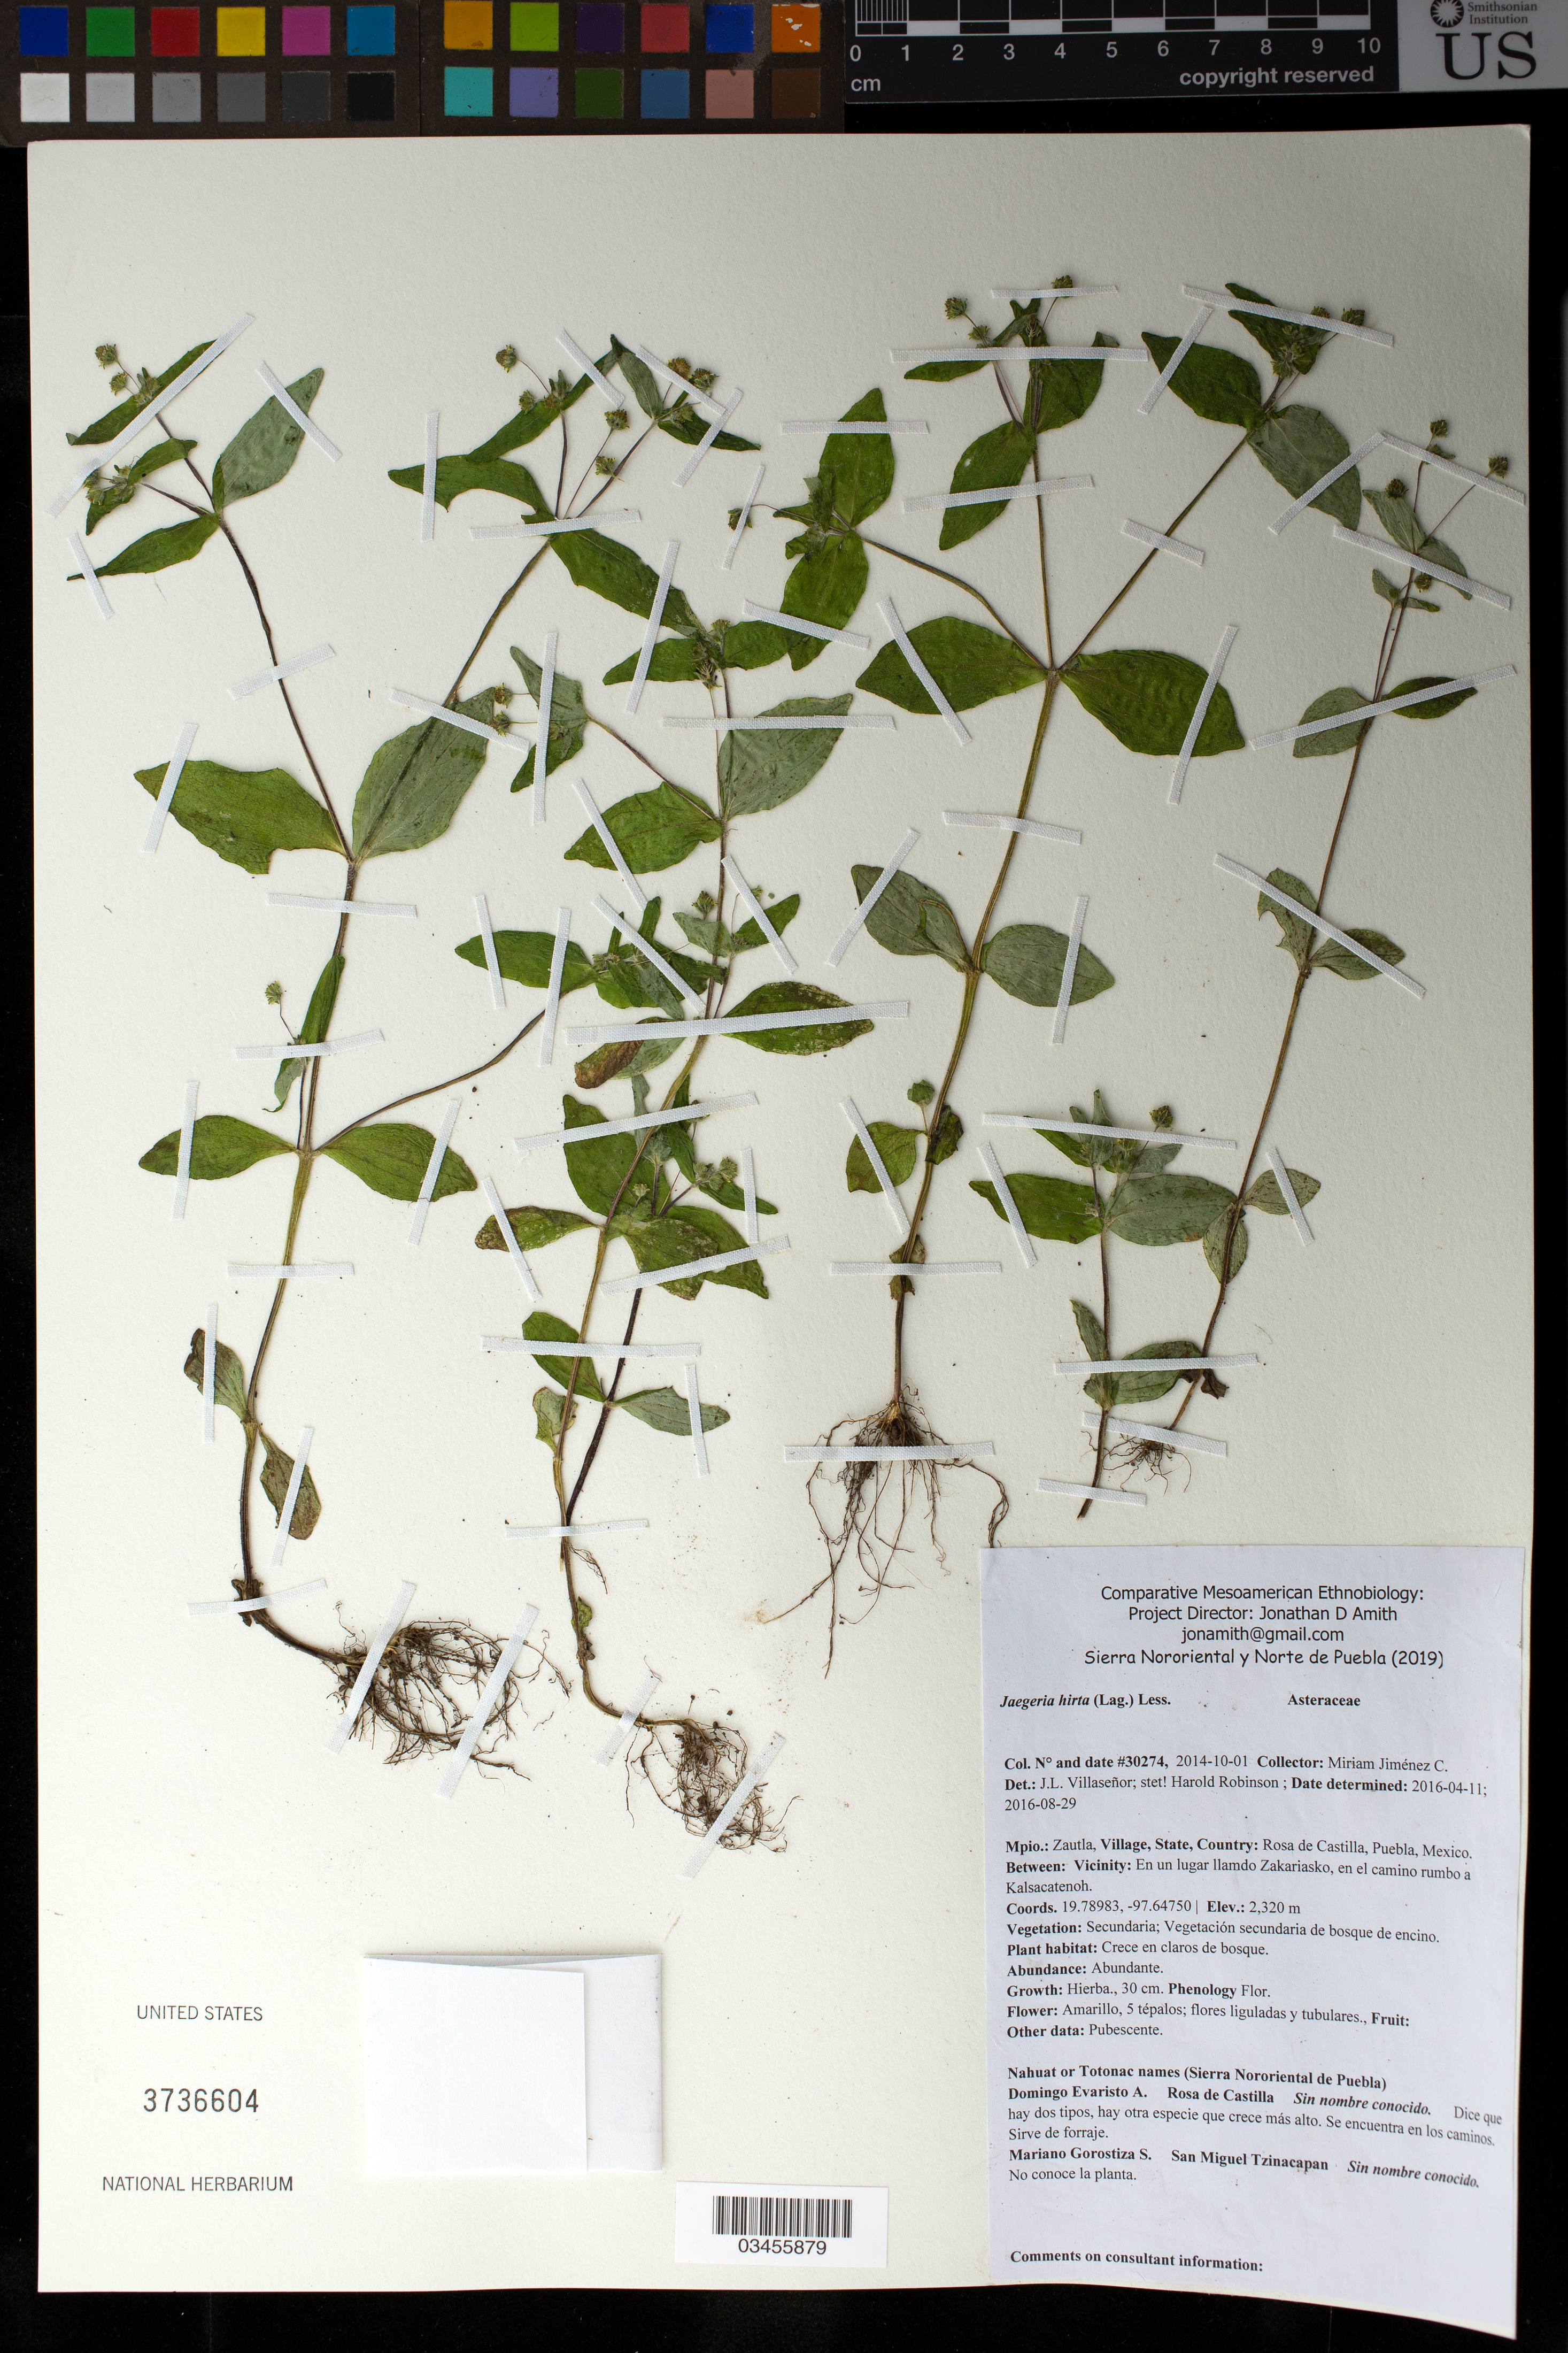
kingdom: Plantae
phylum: Tracheophyta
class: Magnoliopsida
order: Asterales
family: Asteraceae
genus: Jaegeria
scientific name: Jaegeria hirta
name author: (Lag.) Less.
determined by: Robinson, Harold E., (US)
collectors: M. Jiménez Chimil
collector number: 30274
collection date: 2014-10-01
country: México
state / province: Puebla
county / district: Zautla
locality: PUEBLO: Rosa de Castilla; LOCALIDAD EXACTA: En Zakariasko, en el camino rumbo a Kalsacatenoh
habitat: Vegetación secundaria de bosque de encino; en claros de bosque.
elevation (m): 2320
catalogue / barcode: US 3736604